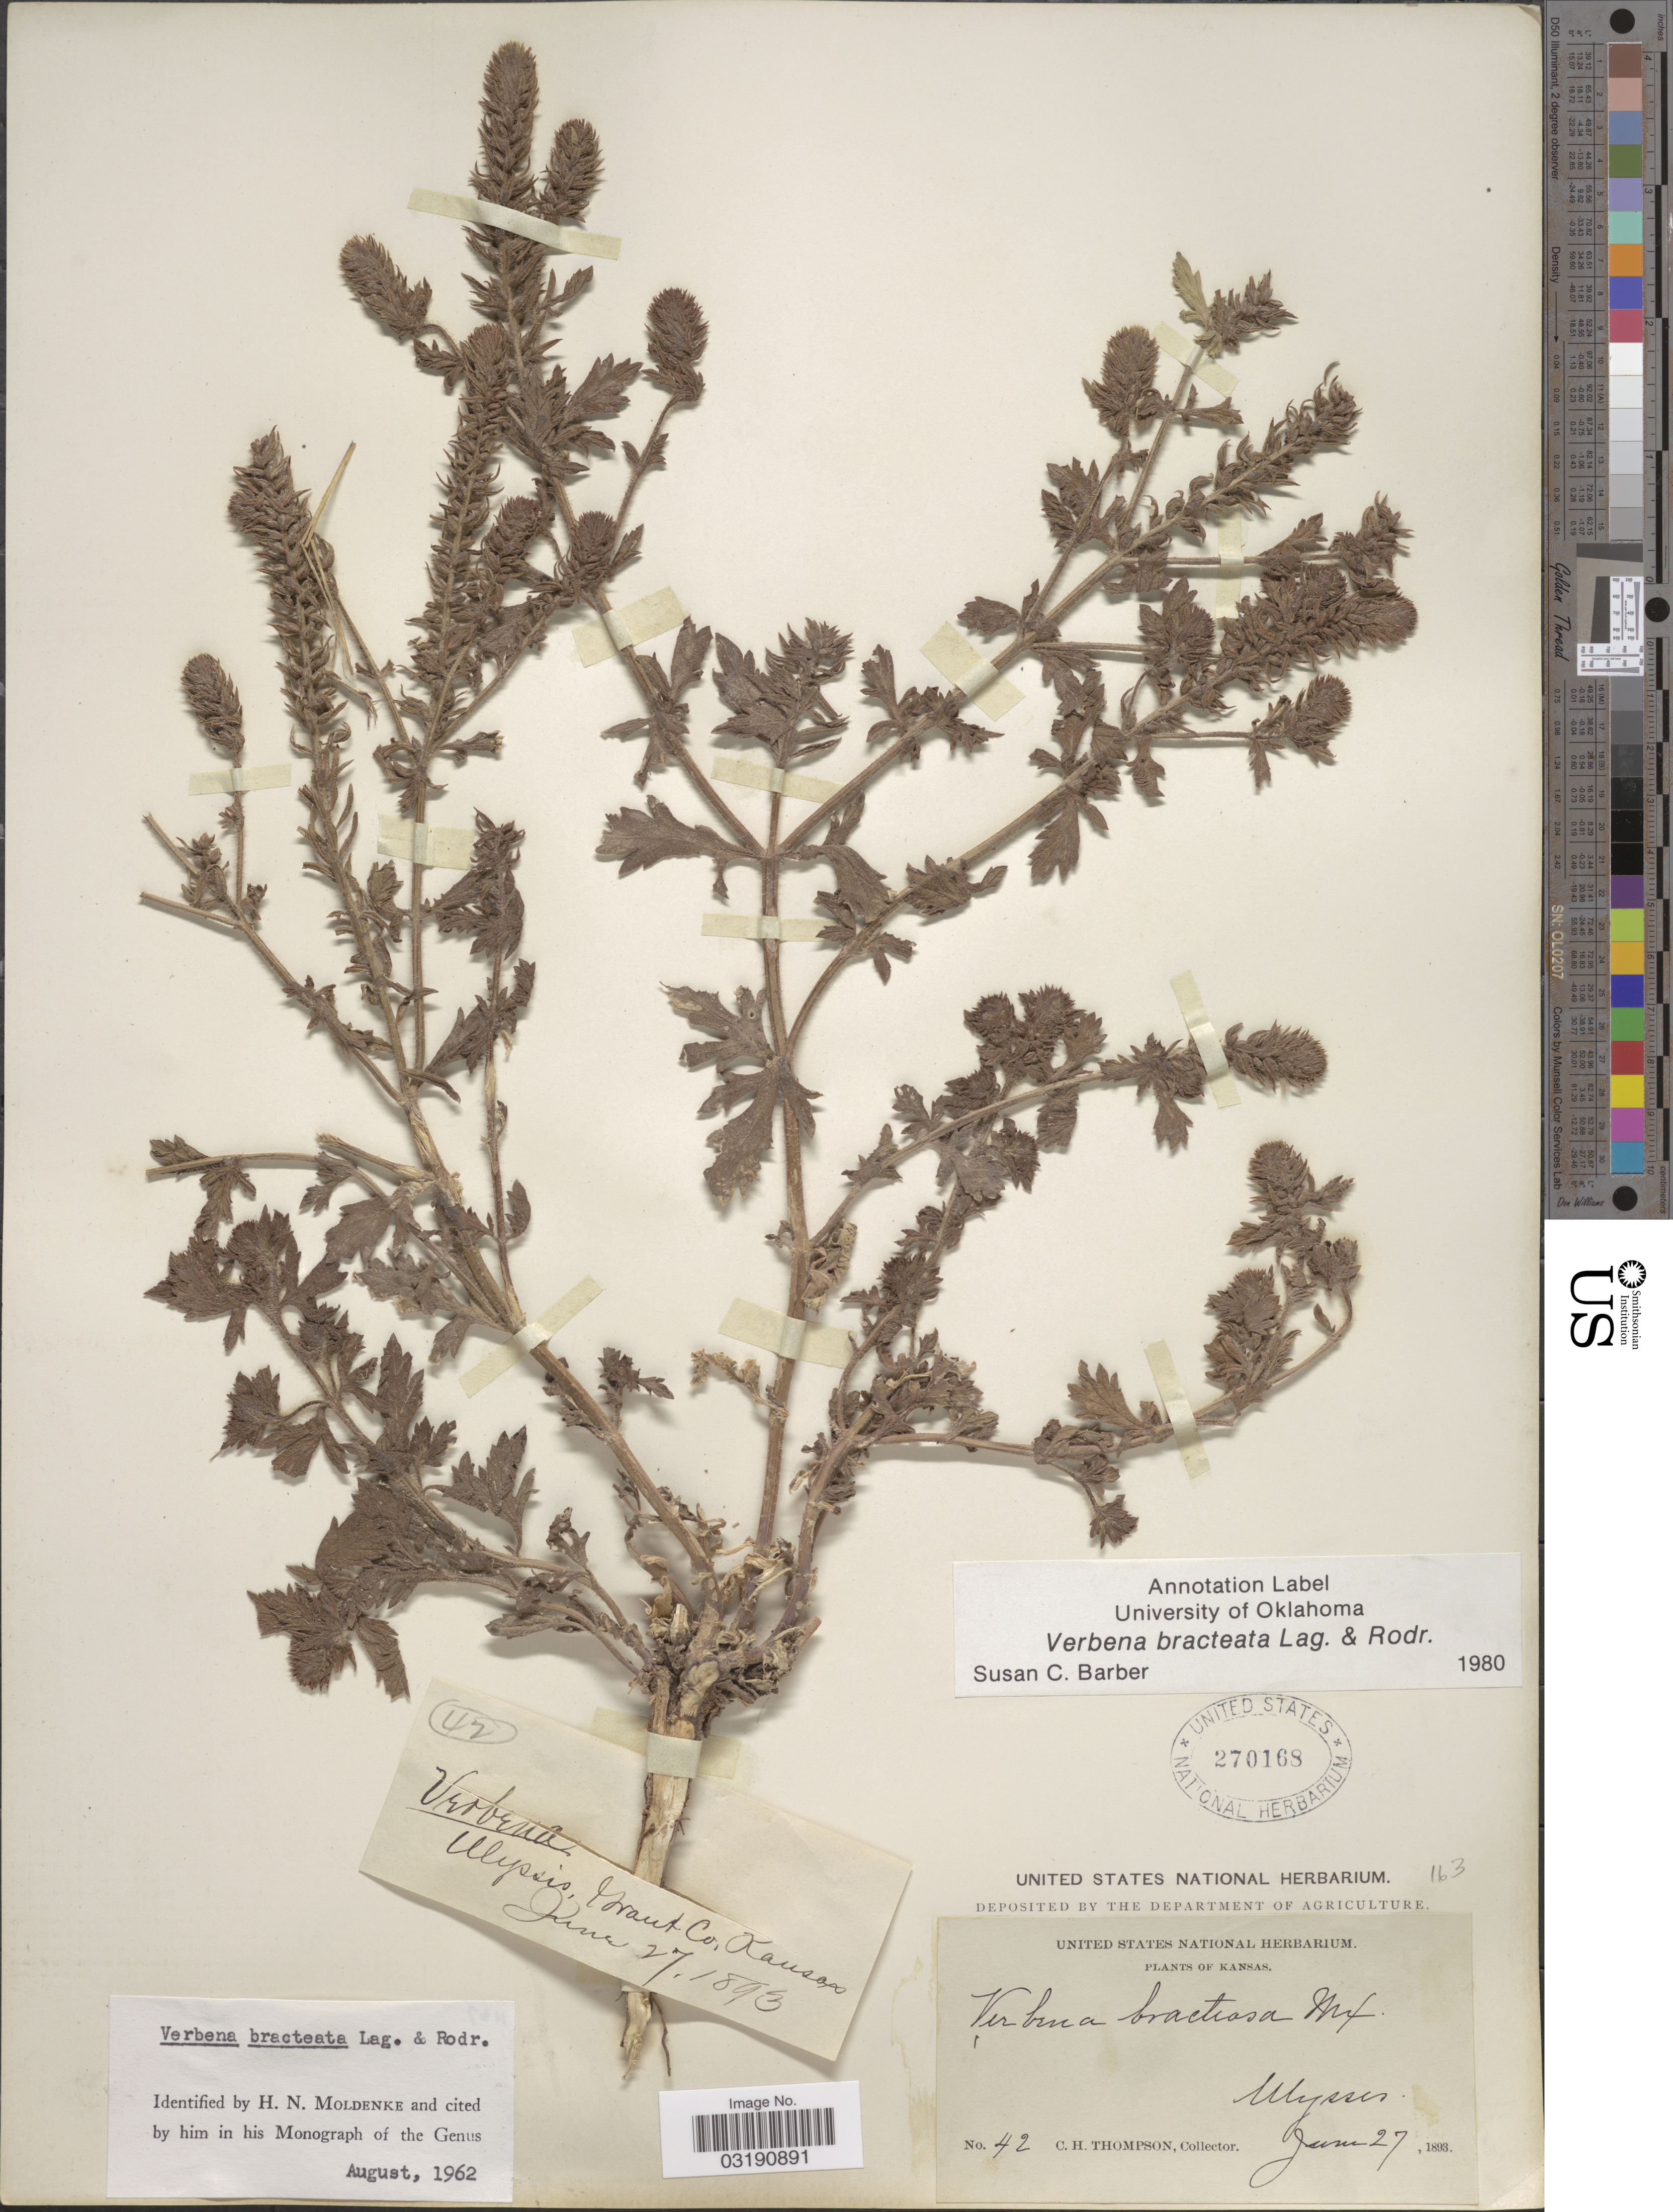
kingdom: Plantae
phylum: Tracheophyta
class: Magnoliopsida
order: Lamiales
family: Verbenaceae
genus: Verbena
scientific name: Verbena bracteata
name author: Cav. ex Lag. & Rodr.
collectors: C. H. Thompson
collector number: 42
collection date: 1893-06-27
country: United States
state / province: Kansas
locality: Ulysses, Grant Co.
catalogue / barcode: US 270168